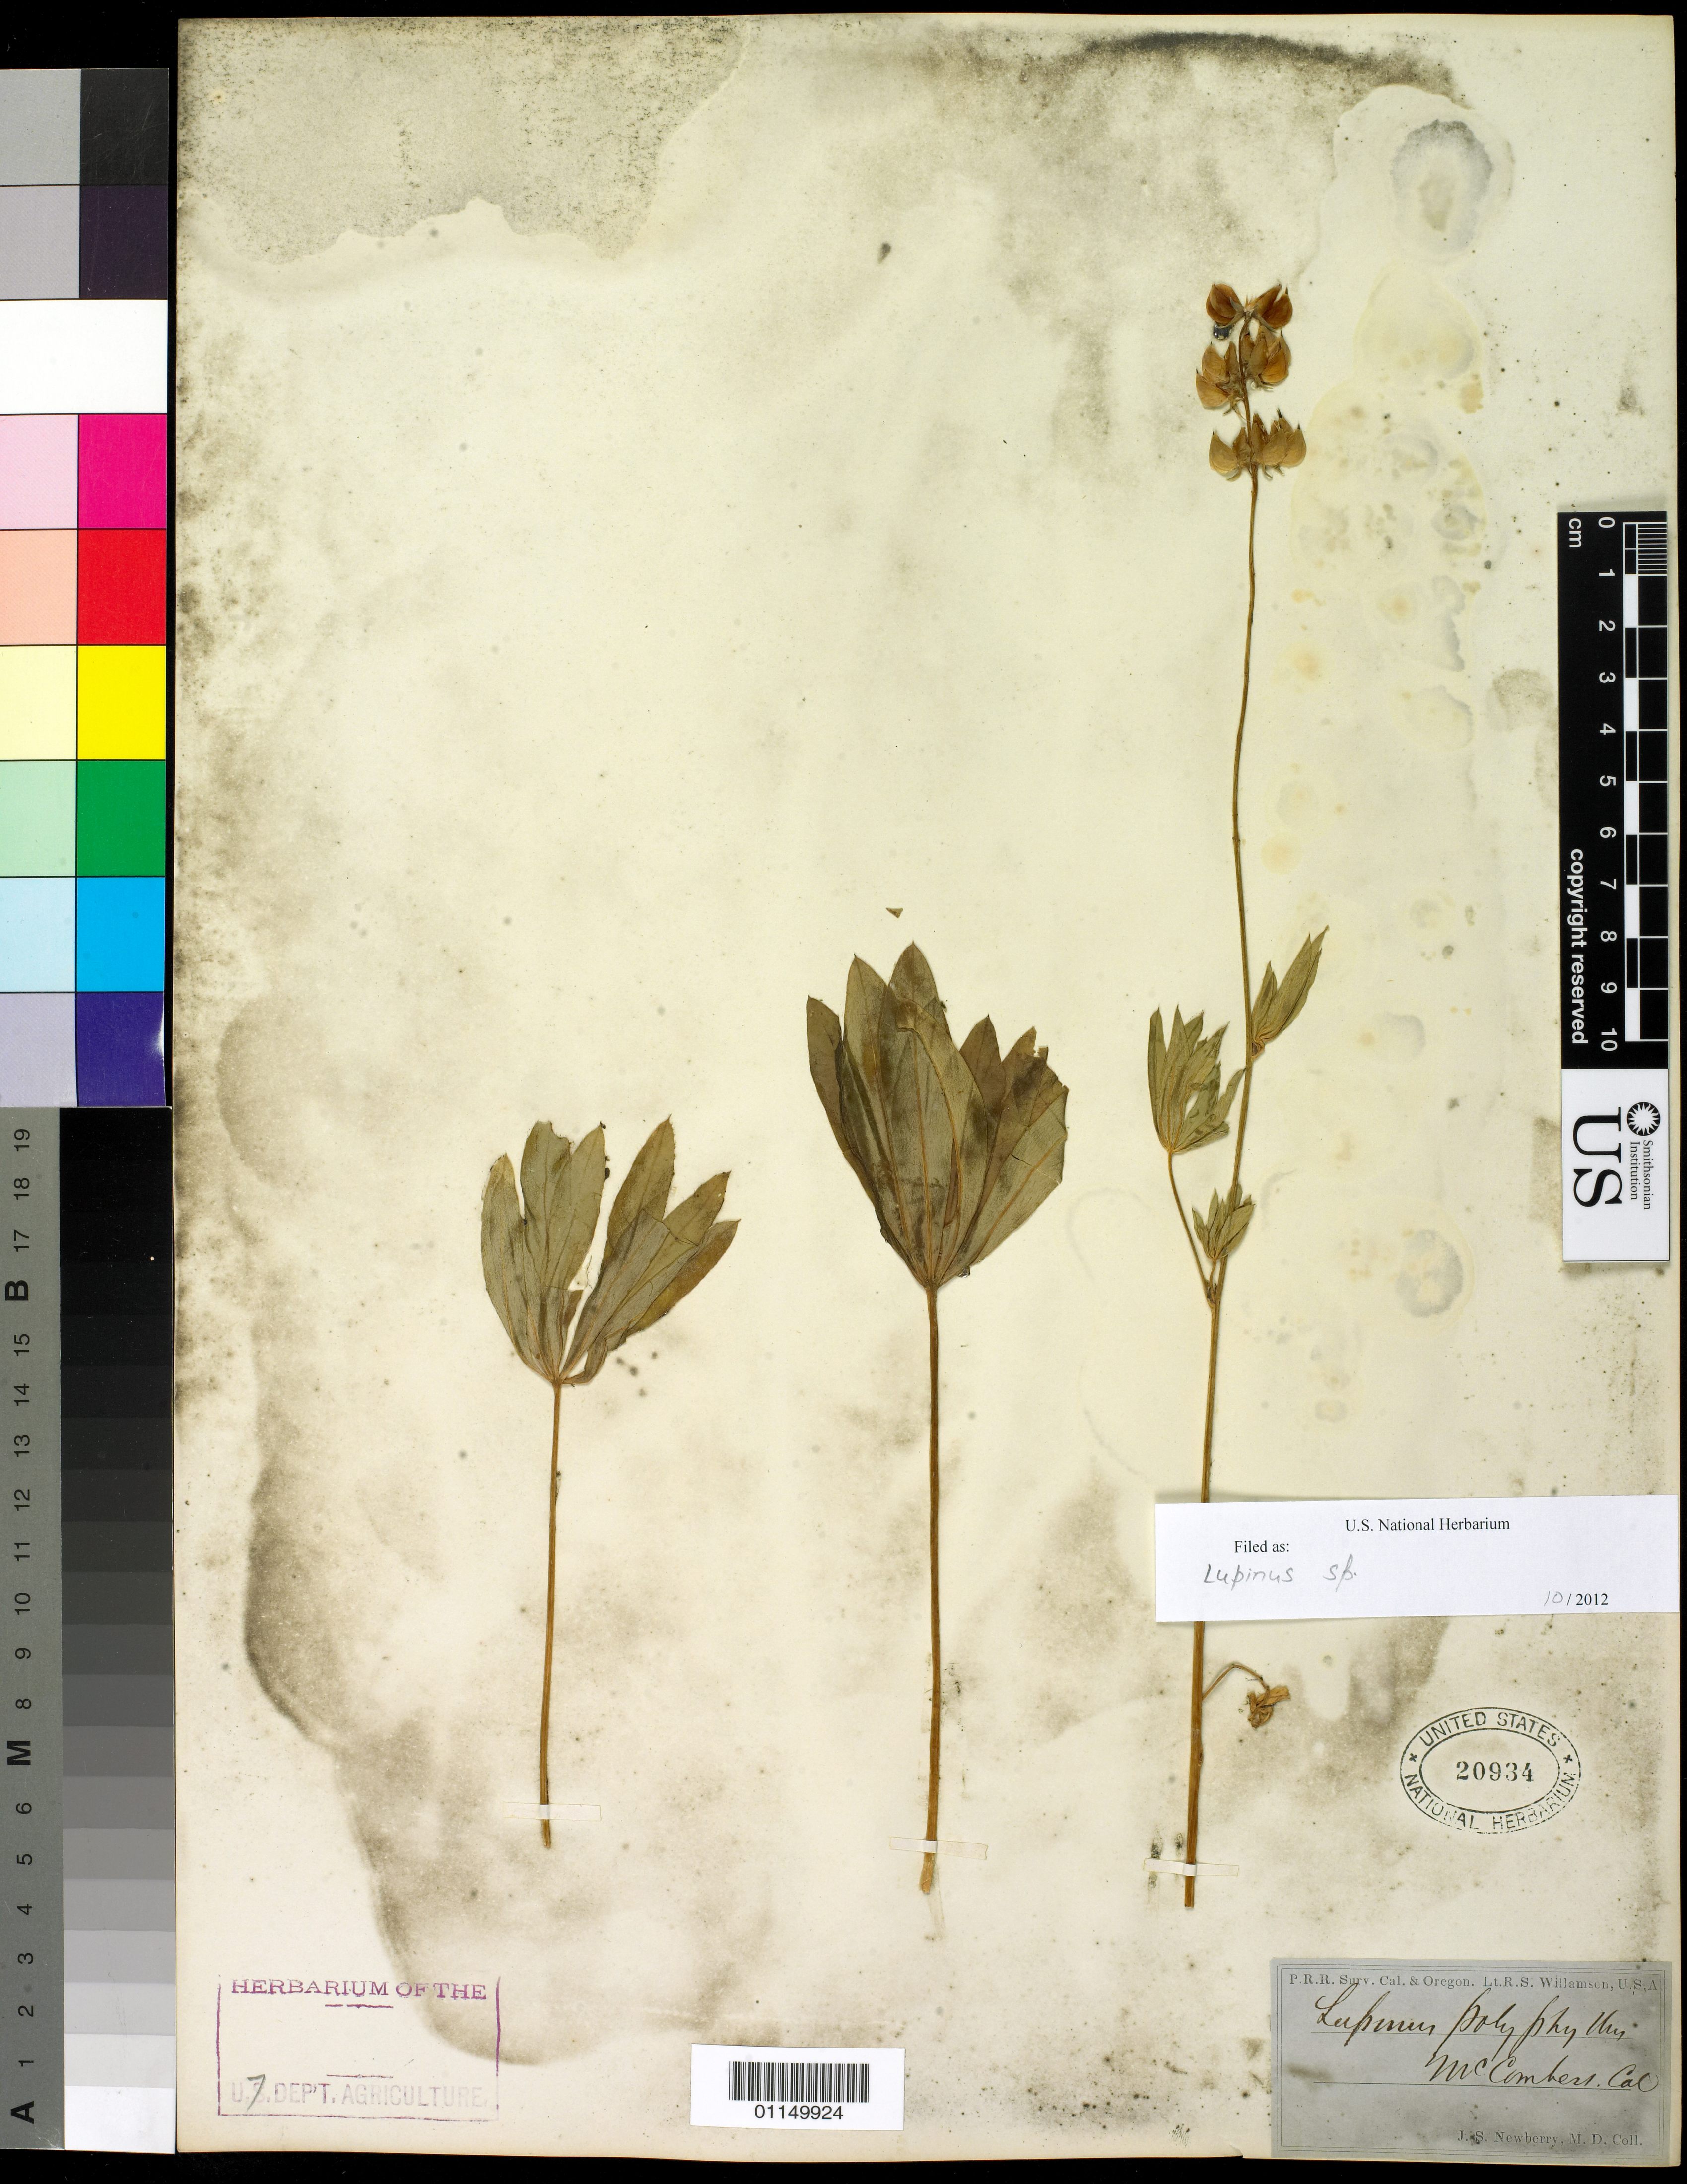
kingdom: Plantae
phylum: Tracheophyta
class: Magnoliopsida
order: Fabales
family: Fabaceae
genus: Lupinus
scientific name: Lupinus sp.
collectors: J. S. Newberry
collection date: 1855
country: United States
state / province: California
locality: McComben.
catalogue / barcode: US 20934